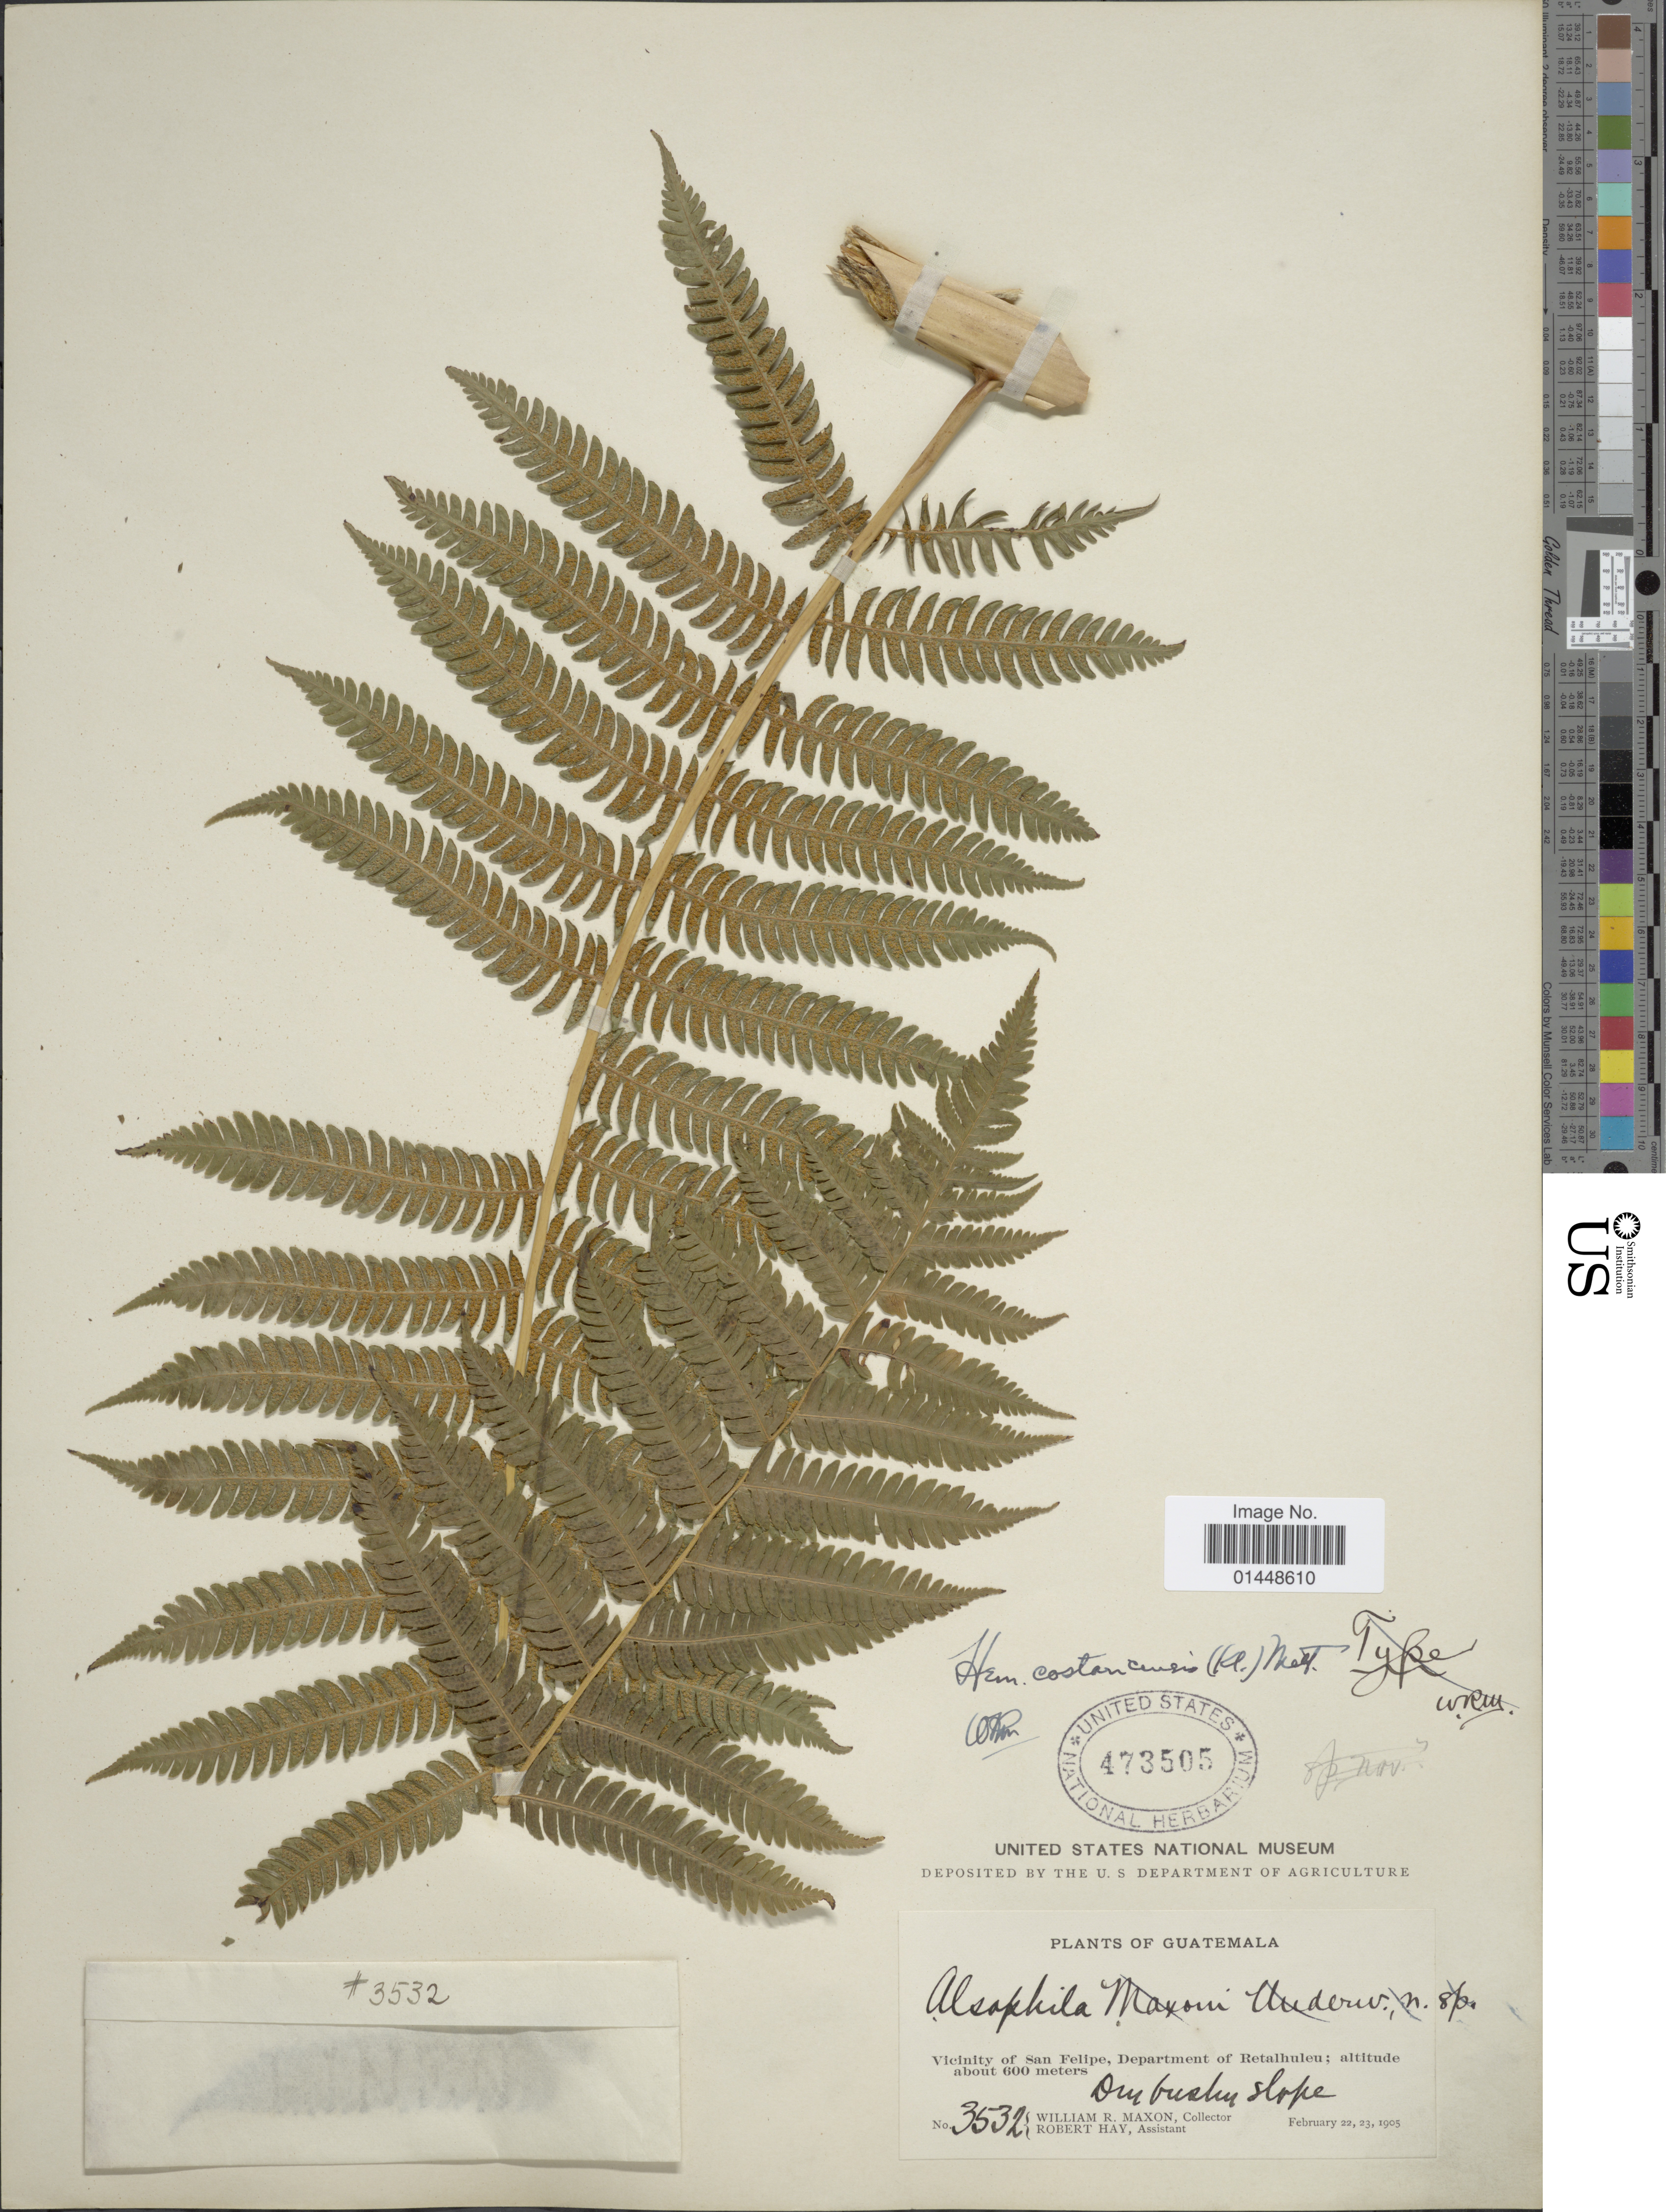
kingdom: Plantae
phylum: Tracheophyta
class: Polypodiopsida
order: Cyatheales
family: Cyatheaceae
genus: Cyathea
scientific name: Cyathea costaricensis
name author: (Kuhn) Domin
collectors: W. R. Maxon & R. Hay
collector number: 3532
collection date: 1905-02-22/1905-02-23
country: Guatemala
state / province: Retalhuleu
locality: Vicinity of San Felipe, Department of Retalhuleu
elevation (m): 600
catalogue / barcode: US 473505